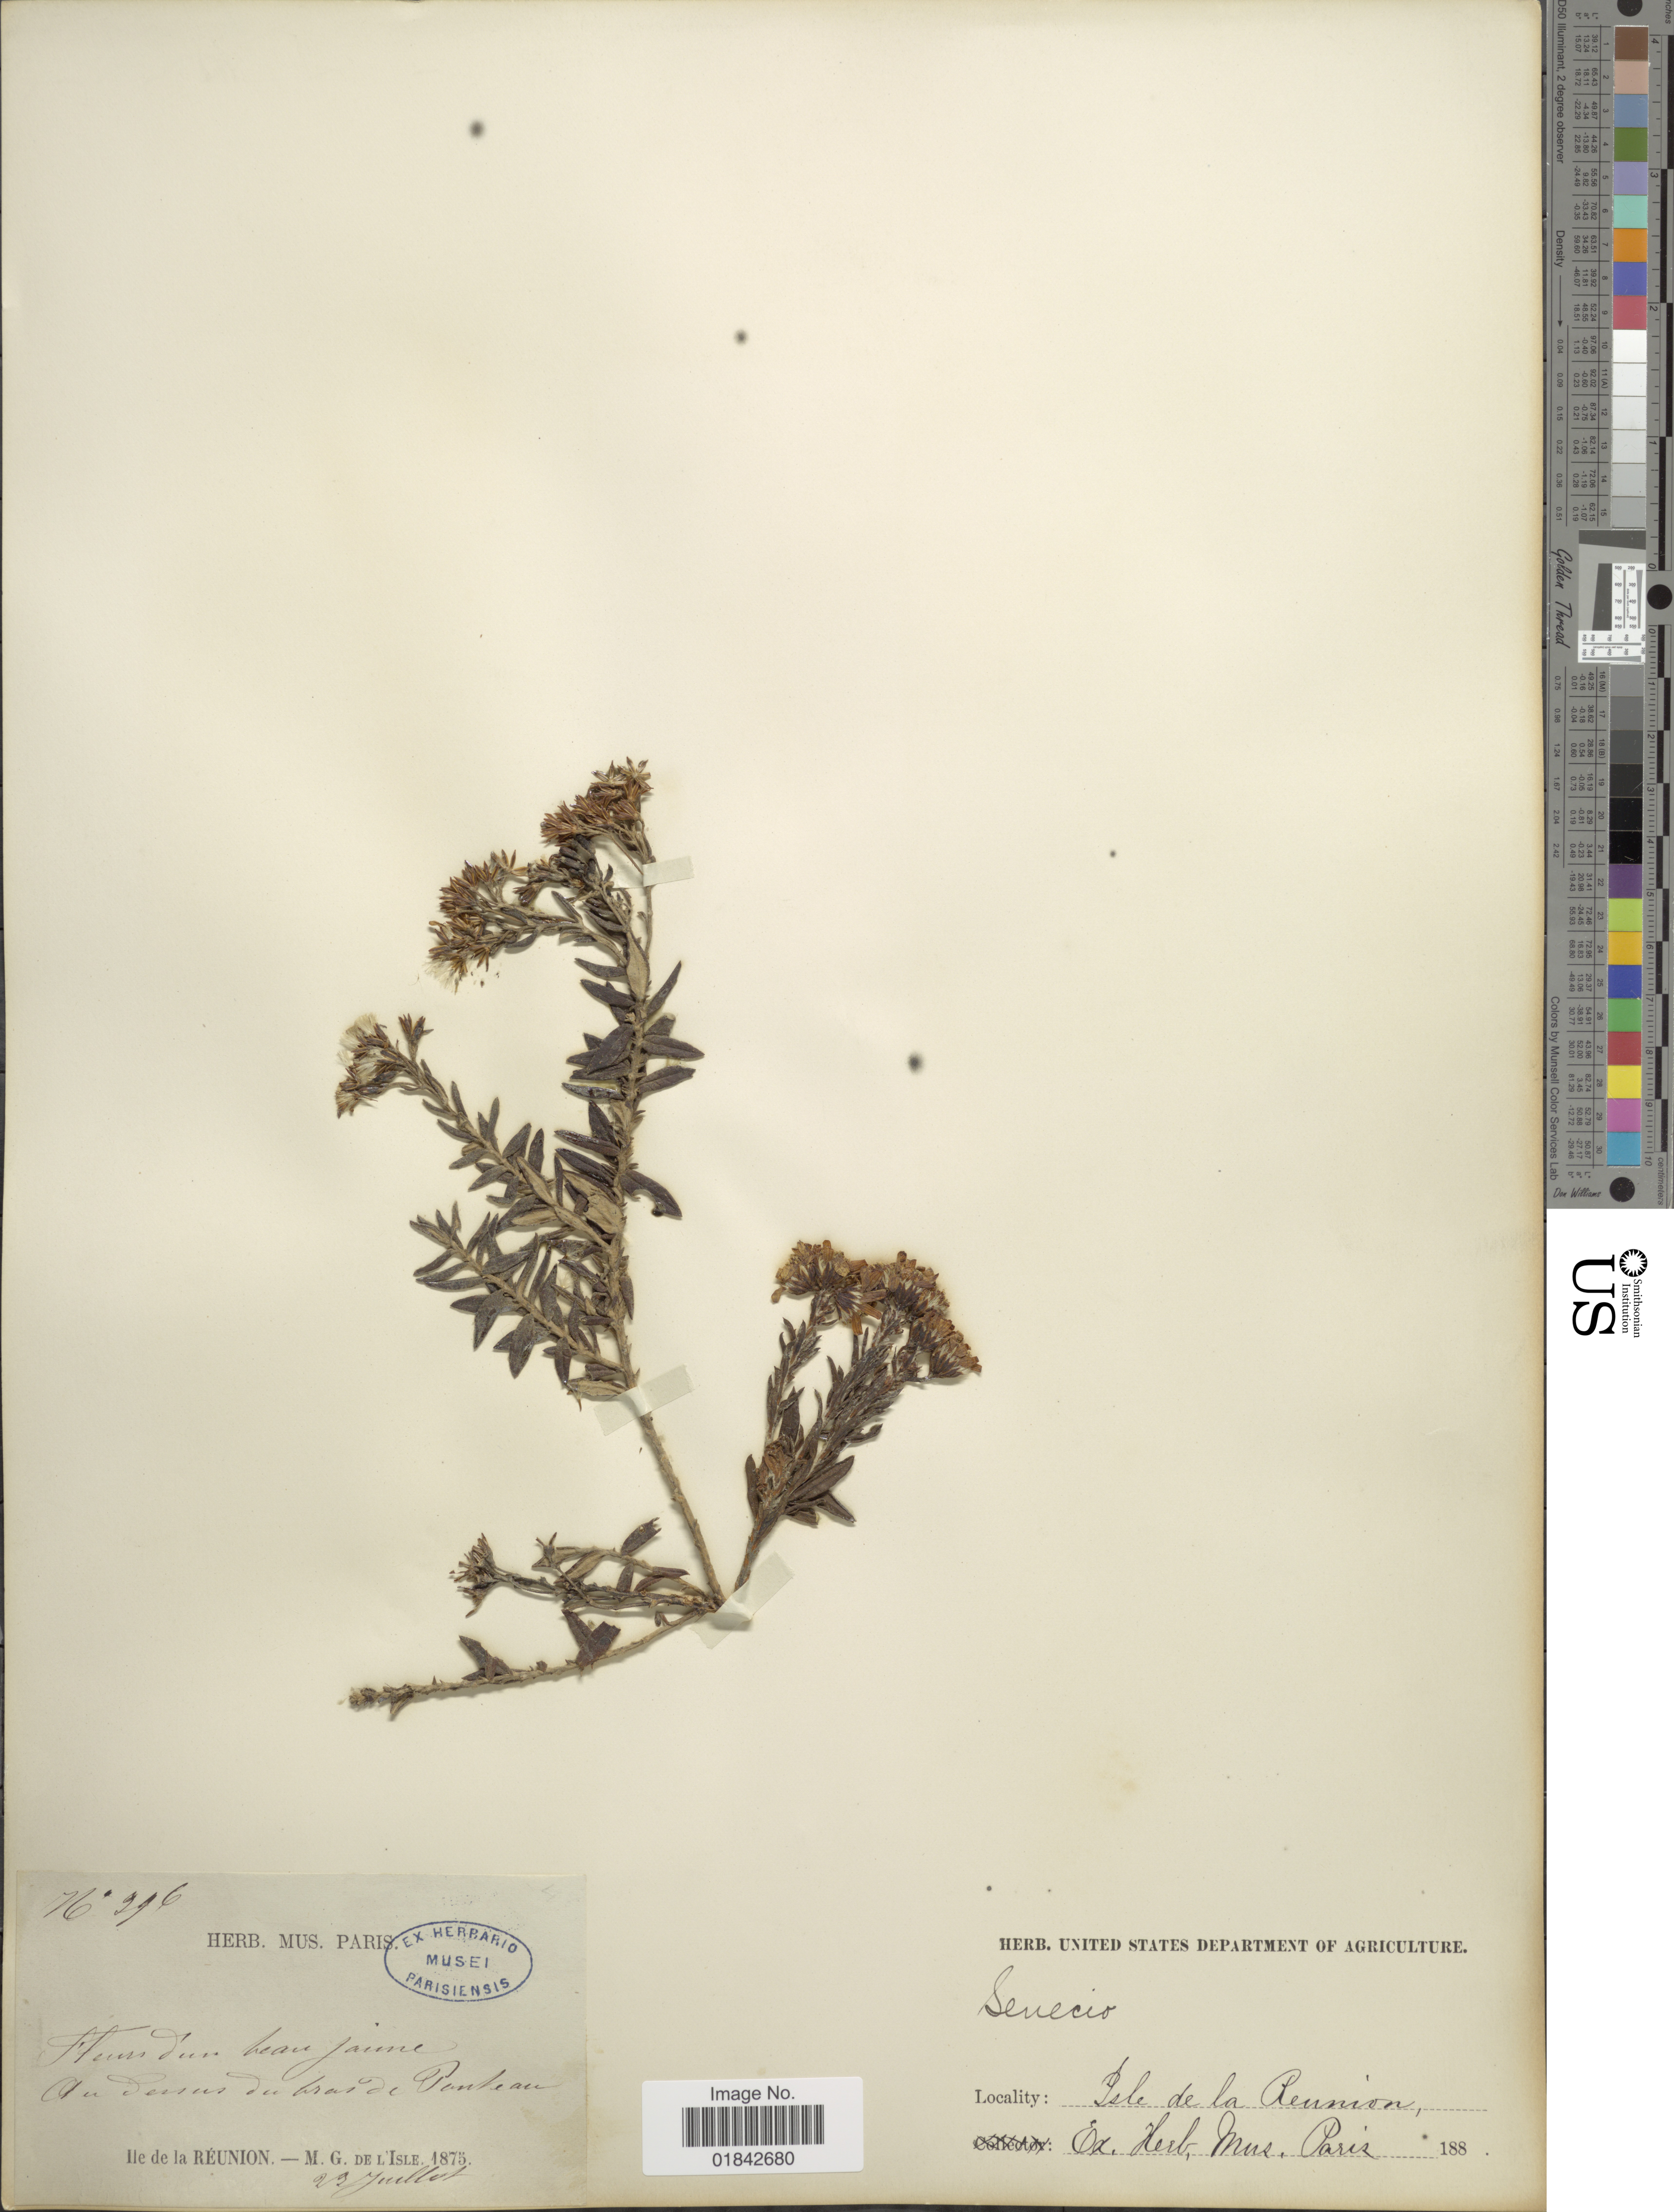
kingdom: Plantae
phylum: Tracheophyta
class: Magnoliopsida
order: Asterales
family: Asteraceae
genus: Senecio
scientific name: Senecio sp.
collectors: M. de L'Isle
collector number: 296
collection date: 1875-07-29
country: Reunion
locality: Au Penns in brai de Panteau, Isle de la Reunion